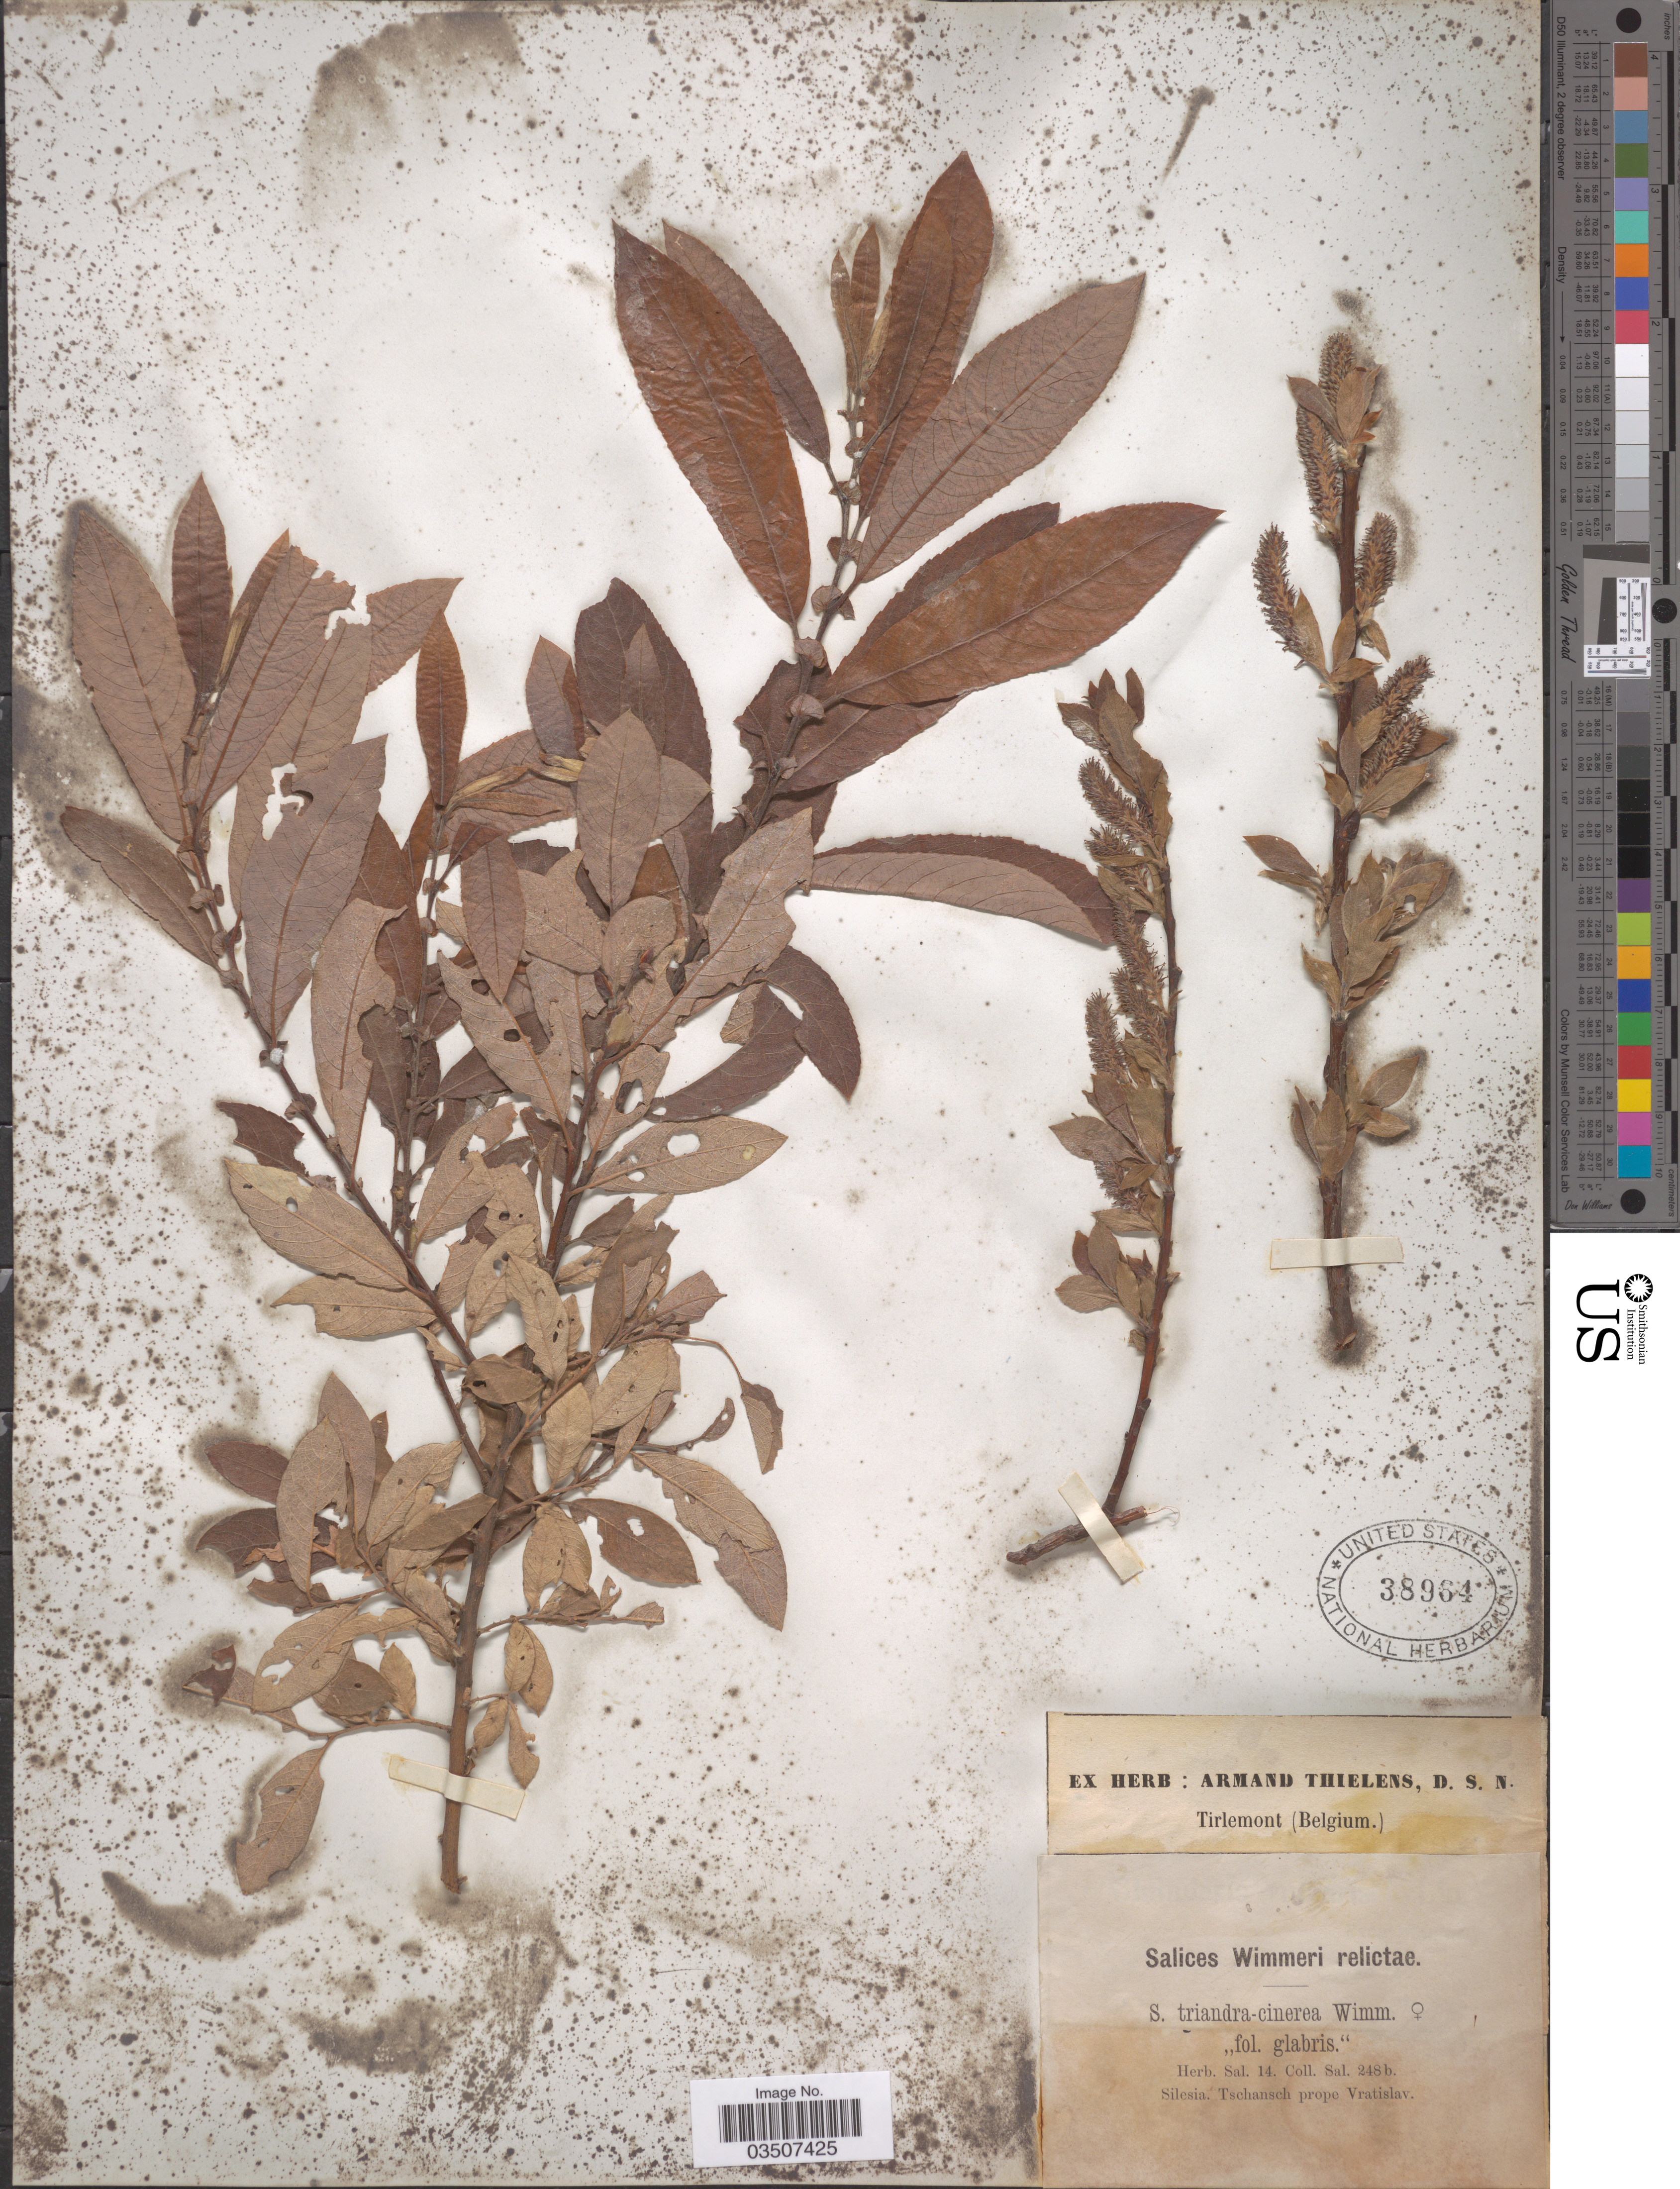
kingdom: Plantae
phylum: Tracheophyta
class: Magnoliopsida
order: Malpighiales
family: Salicaceae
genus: Salix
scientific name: Salix triandra x S. cinerea L.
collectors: ex herb. Armand Thielens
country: Poland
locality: Silesia. Tschansch prope Vratislav.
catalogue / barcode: US 38964